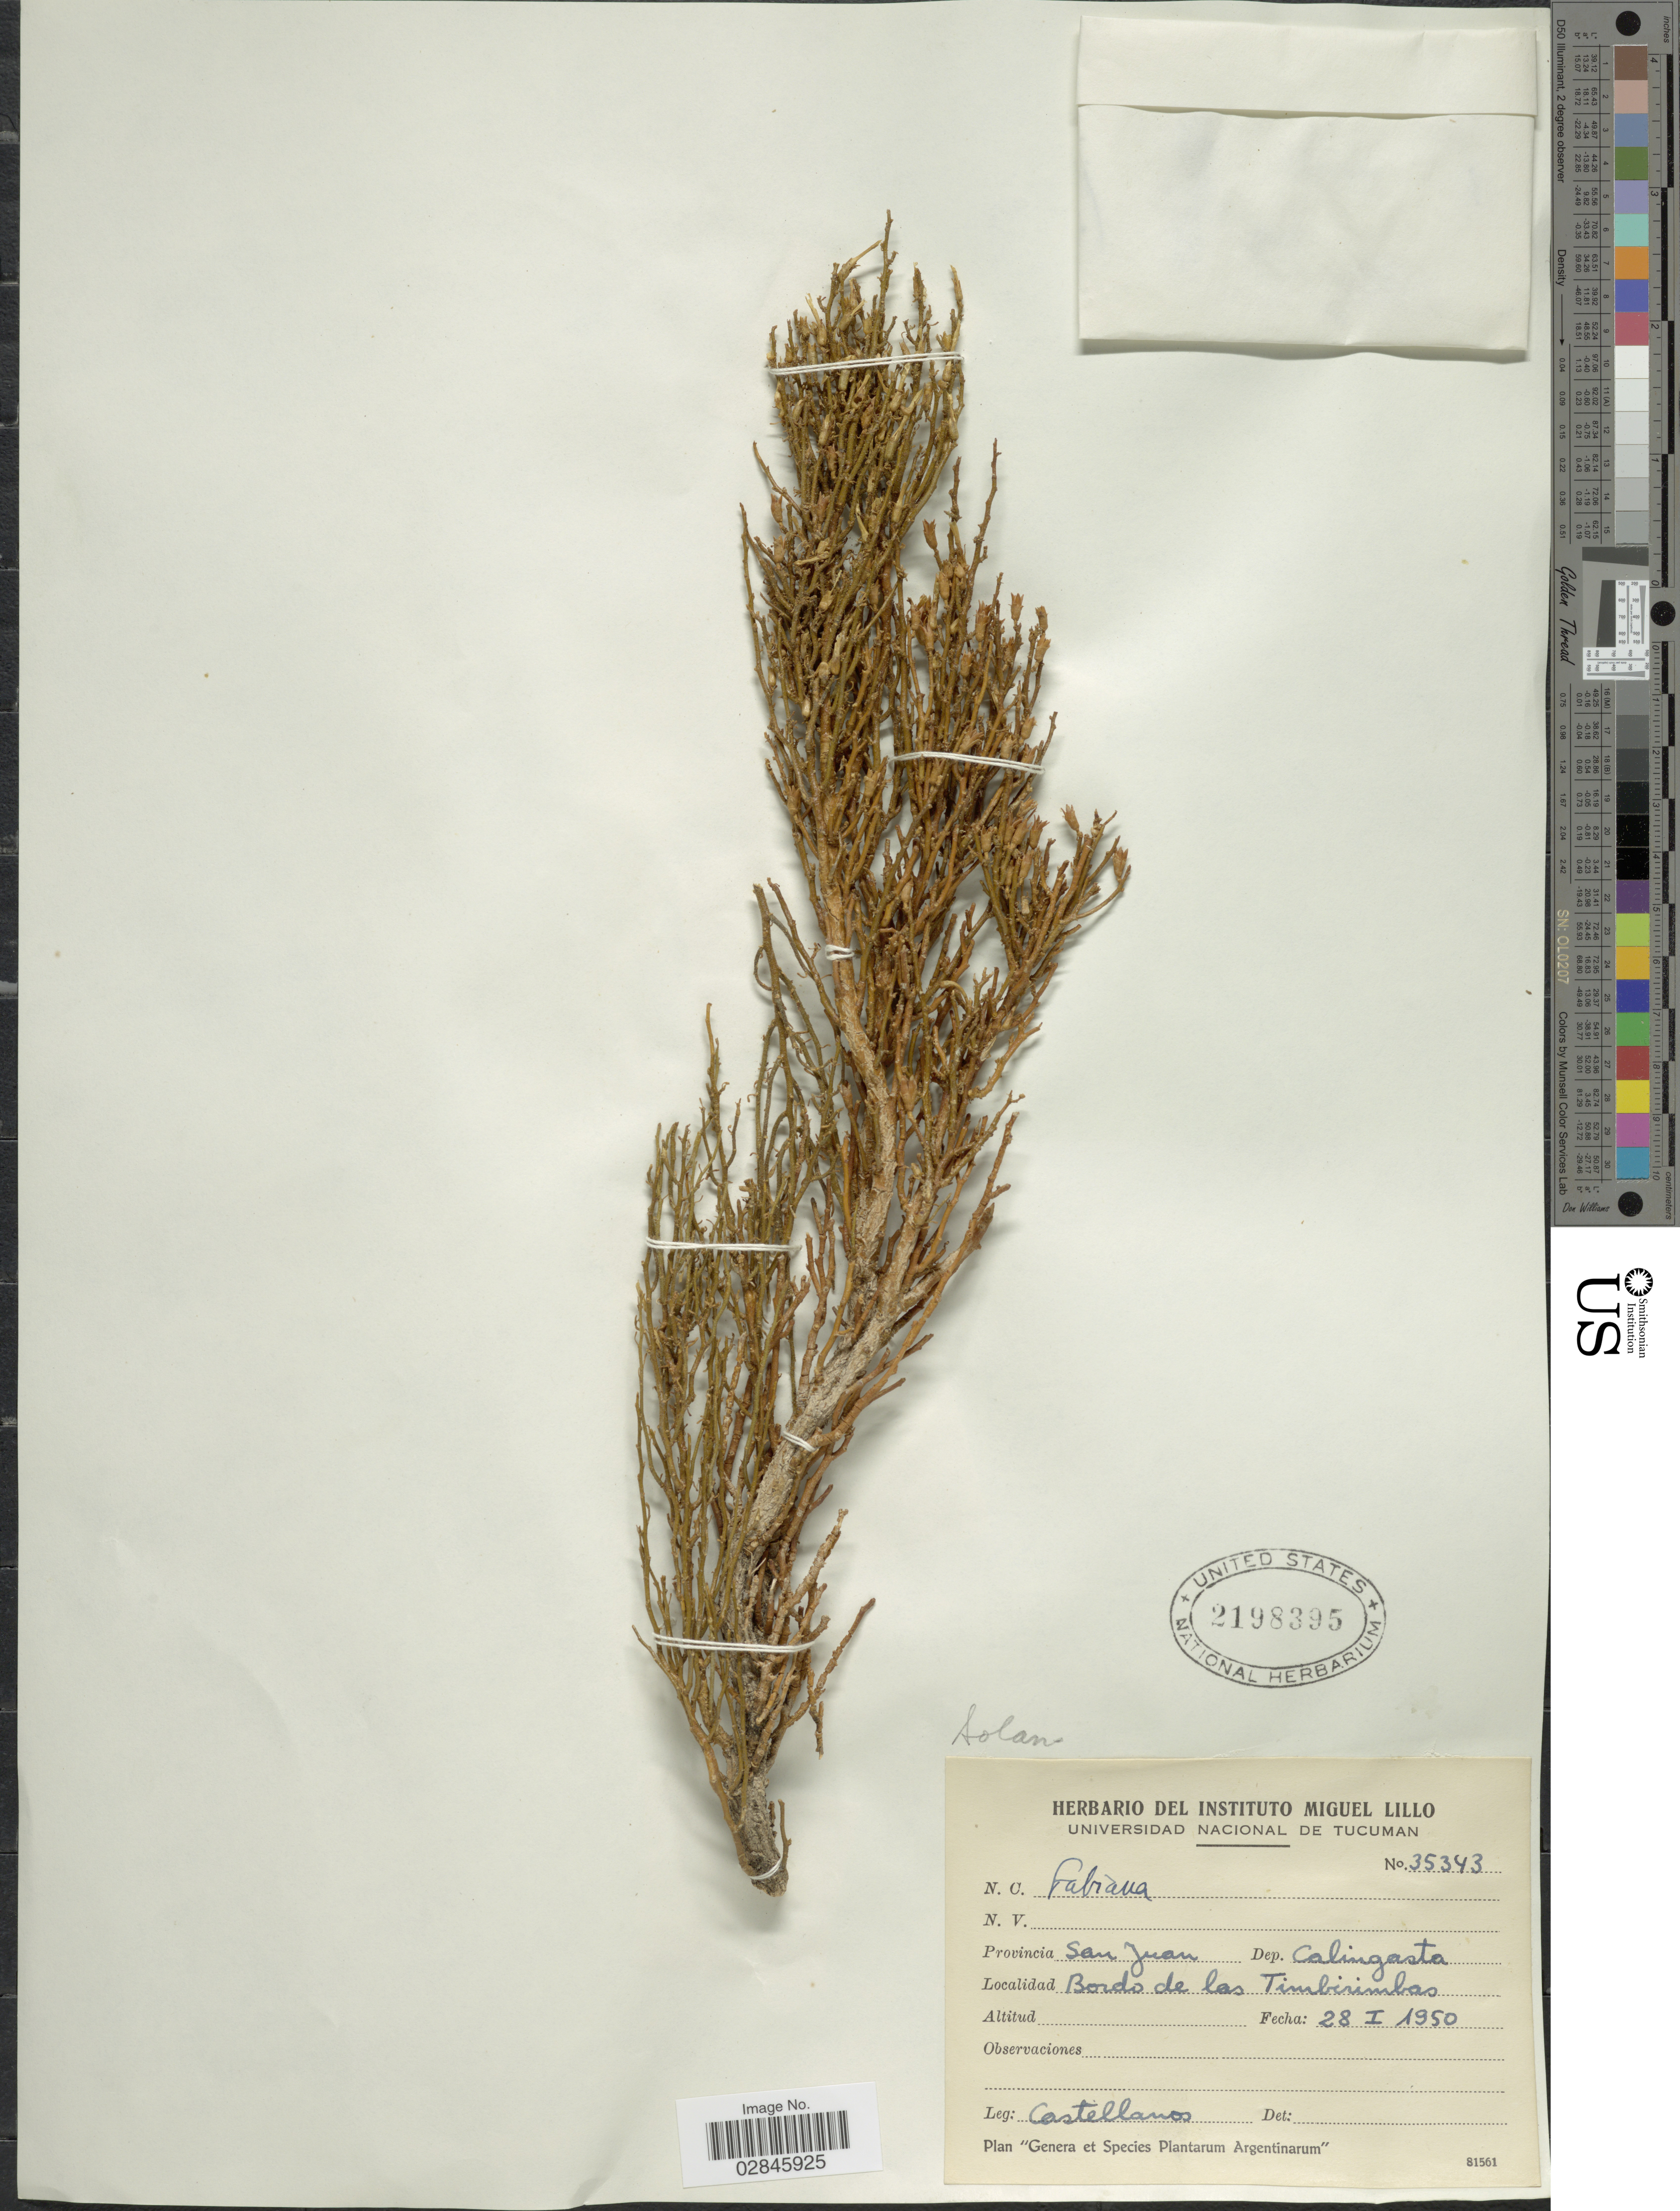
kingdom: Plantae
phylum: Tracheophyta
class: Magnoliopsida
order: Solanales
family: Solanaceae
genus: Fabiana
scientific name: Fabiana sp.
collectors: -- Castellanos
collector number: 35343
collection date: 1950-01-28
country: Argentina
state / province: San Juan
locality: Dep. Calingasta. Bordo de las Timbirimbas.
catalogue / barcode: US 2198395